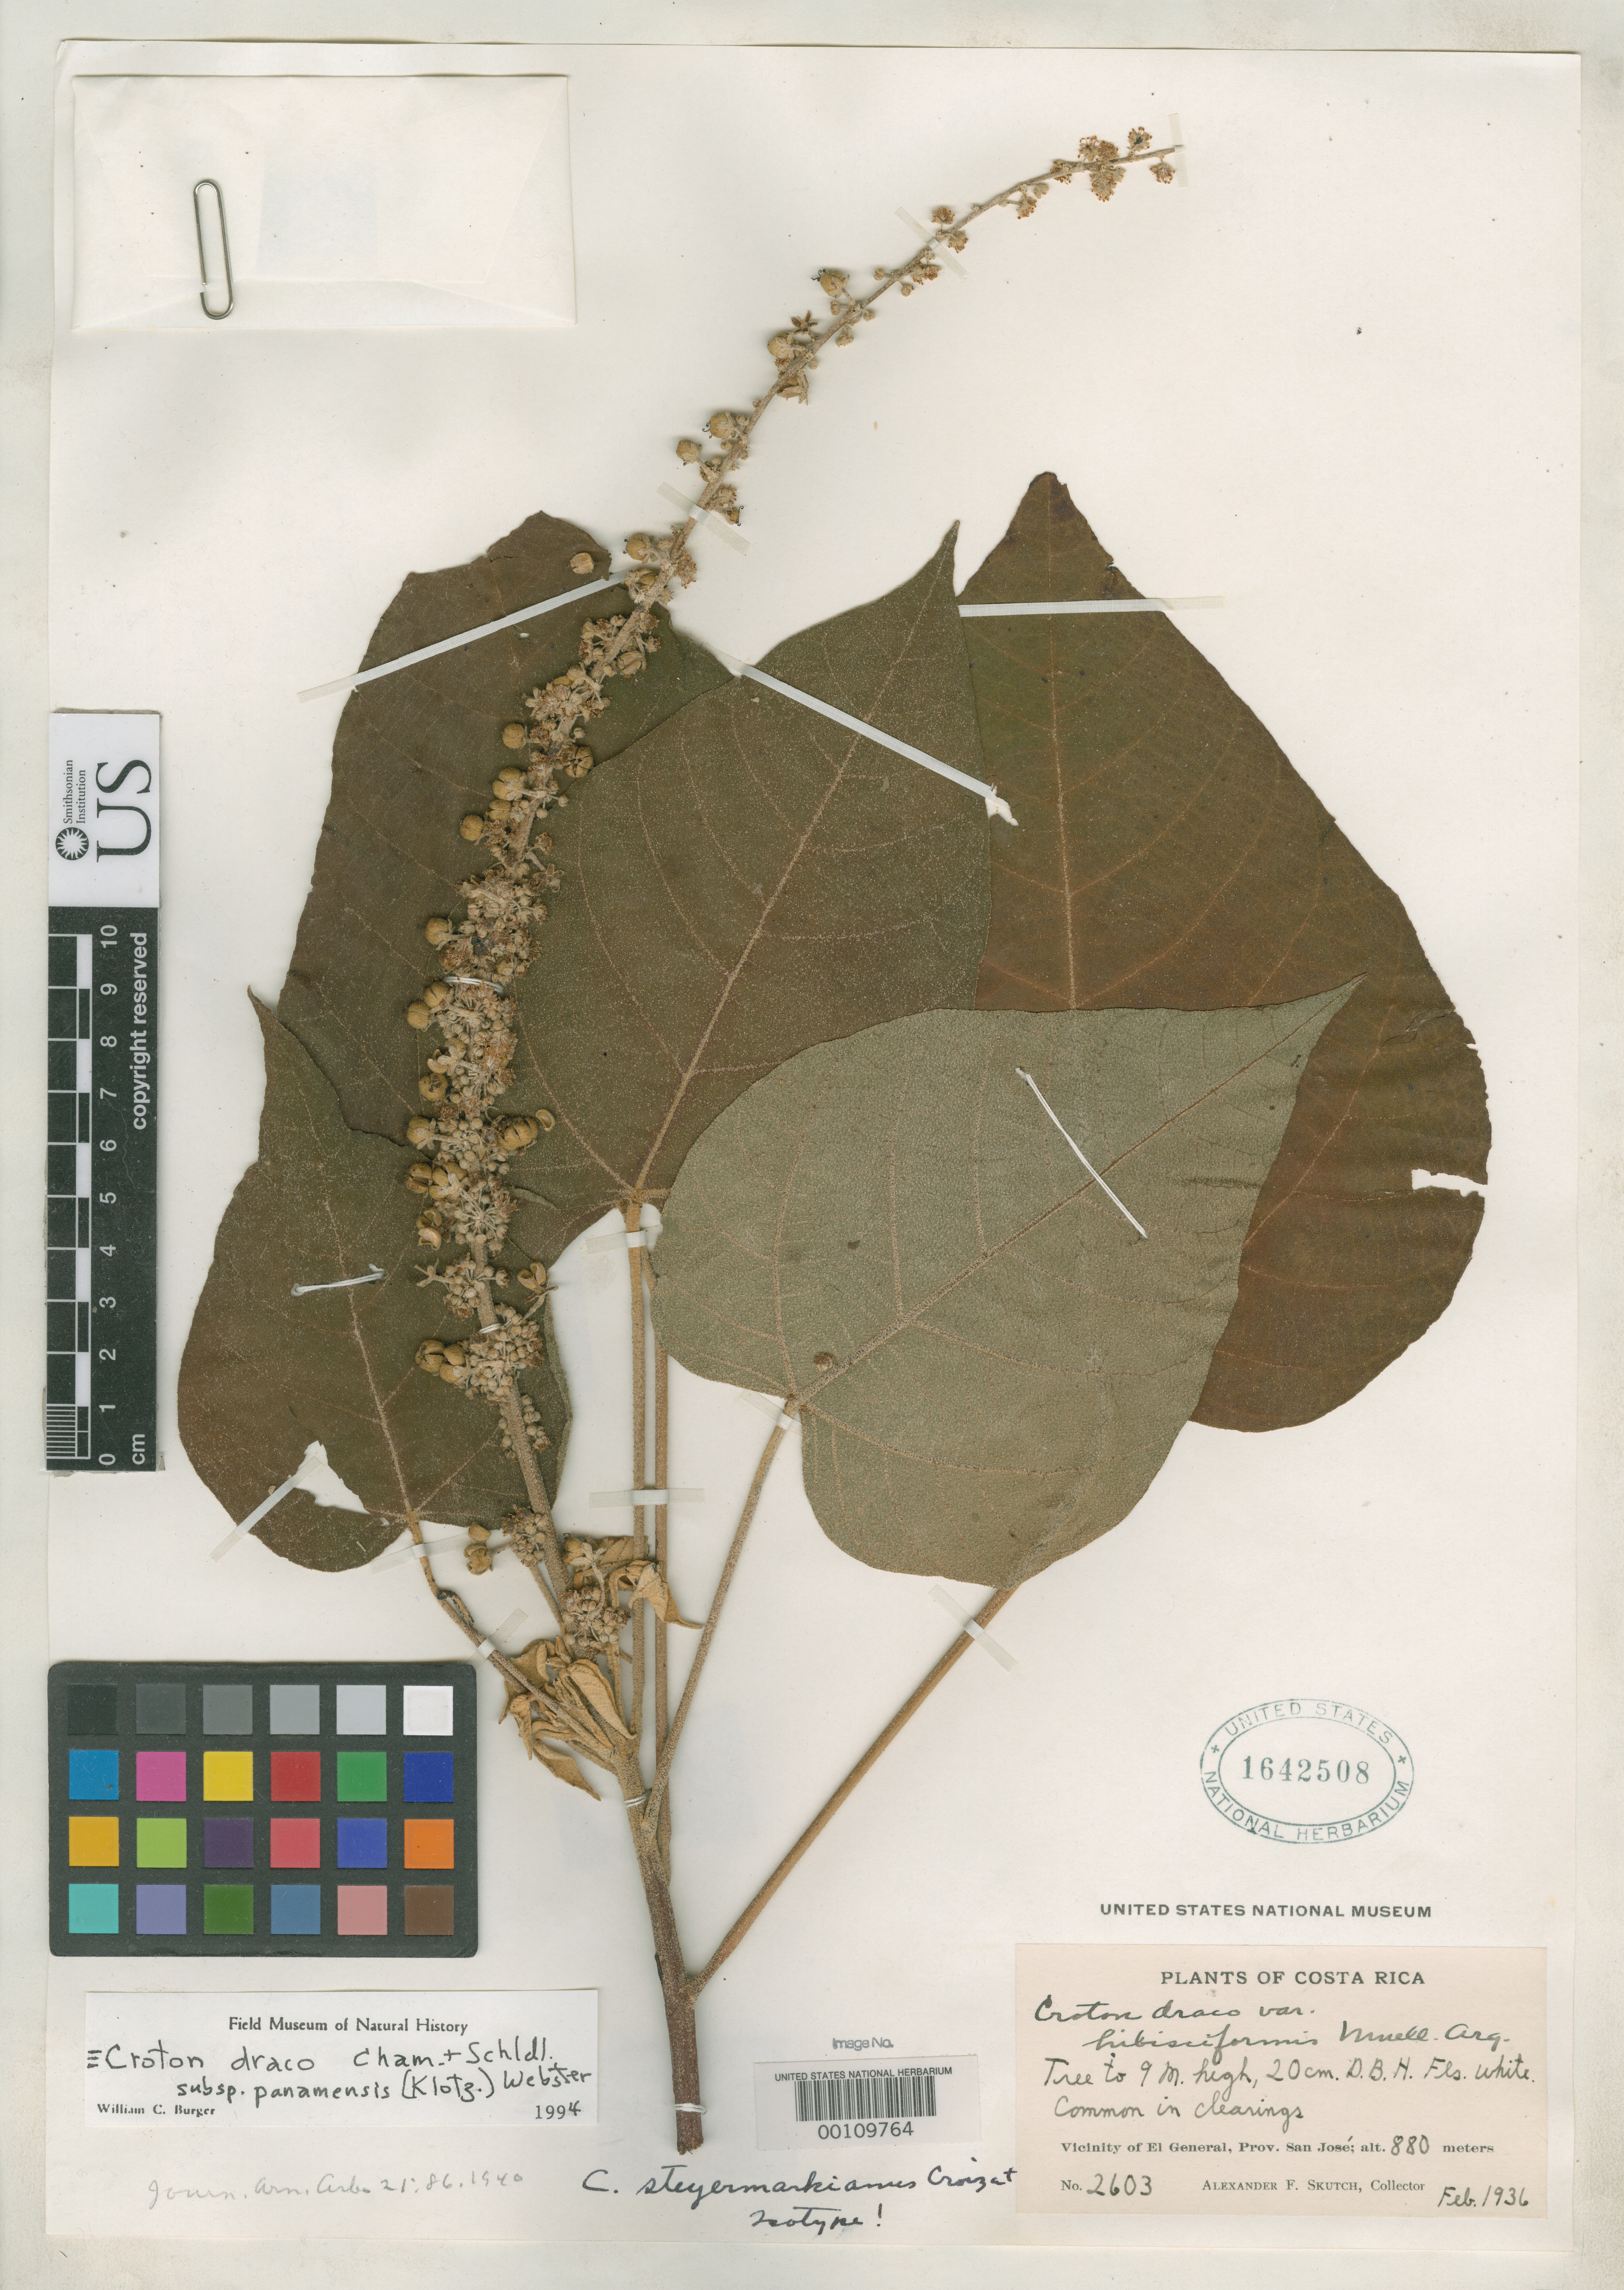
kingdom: Plantae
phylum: Tracheophyta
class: Magnoliopsida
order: Malpighiales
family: Euphorbiaceae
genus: Croton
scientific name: Croton steyermarkianus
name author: Croizat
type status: Isotype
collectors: A. F. Skutch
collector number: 2603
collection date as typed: Feb 1936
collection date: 1936-02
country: Costa Rica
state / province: San José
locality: Vicinity of El General.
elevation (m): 880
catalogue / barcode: US 1642508